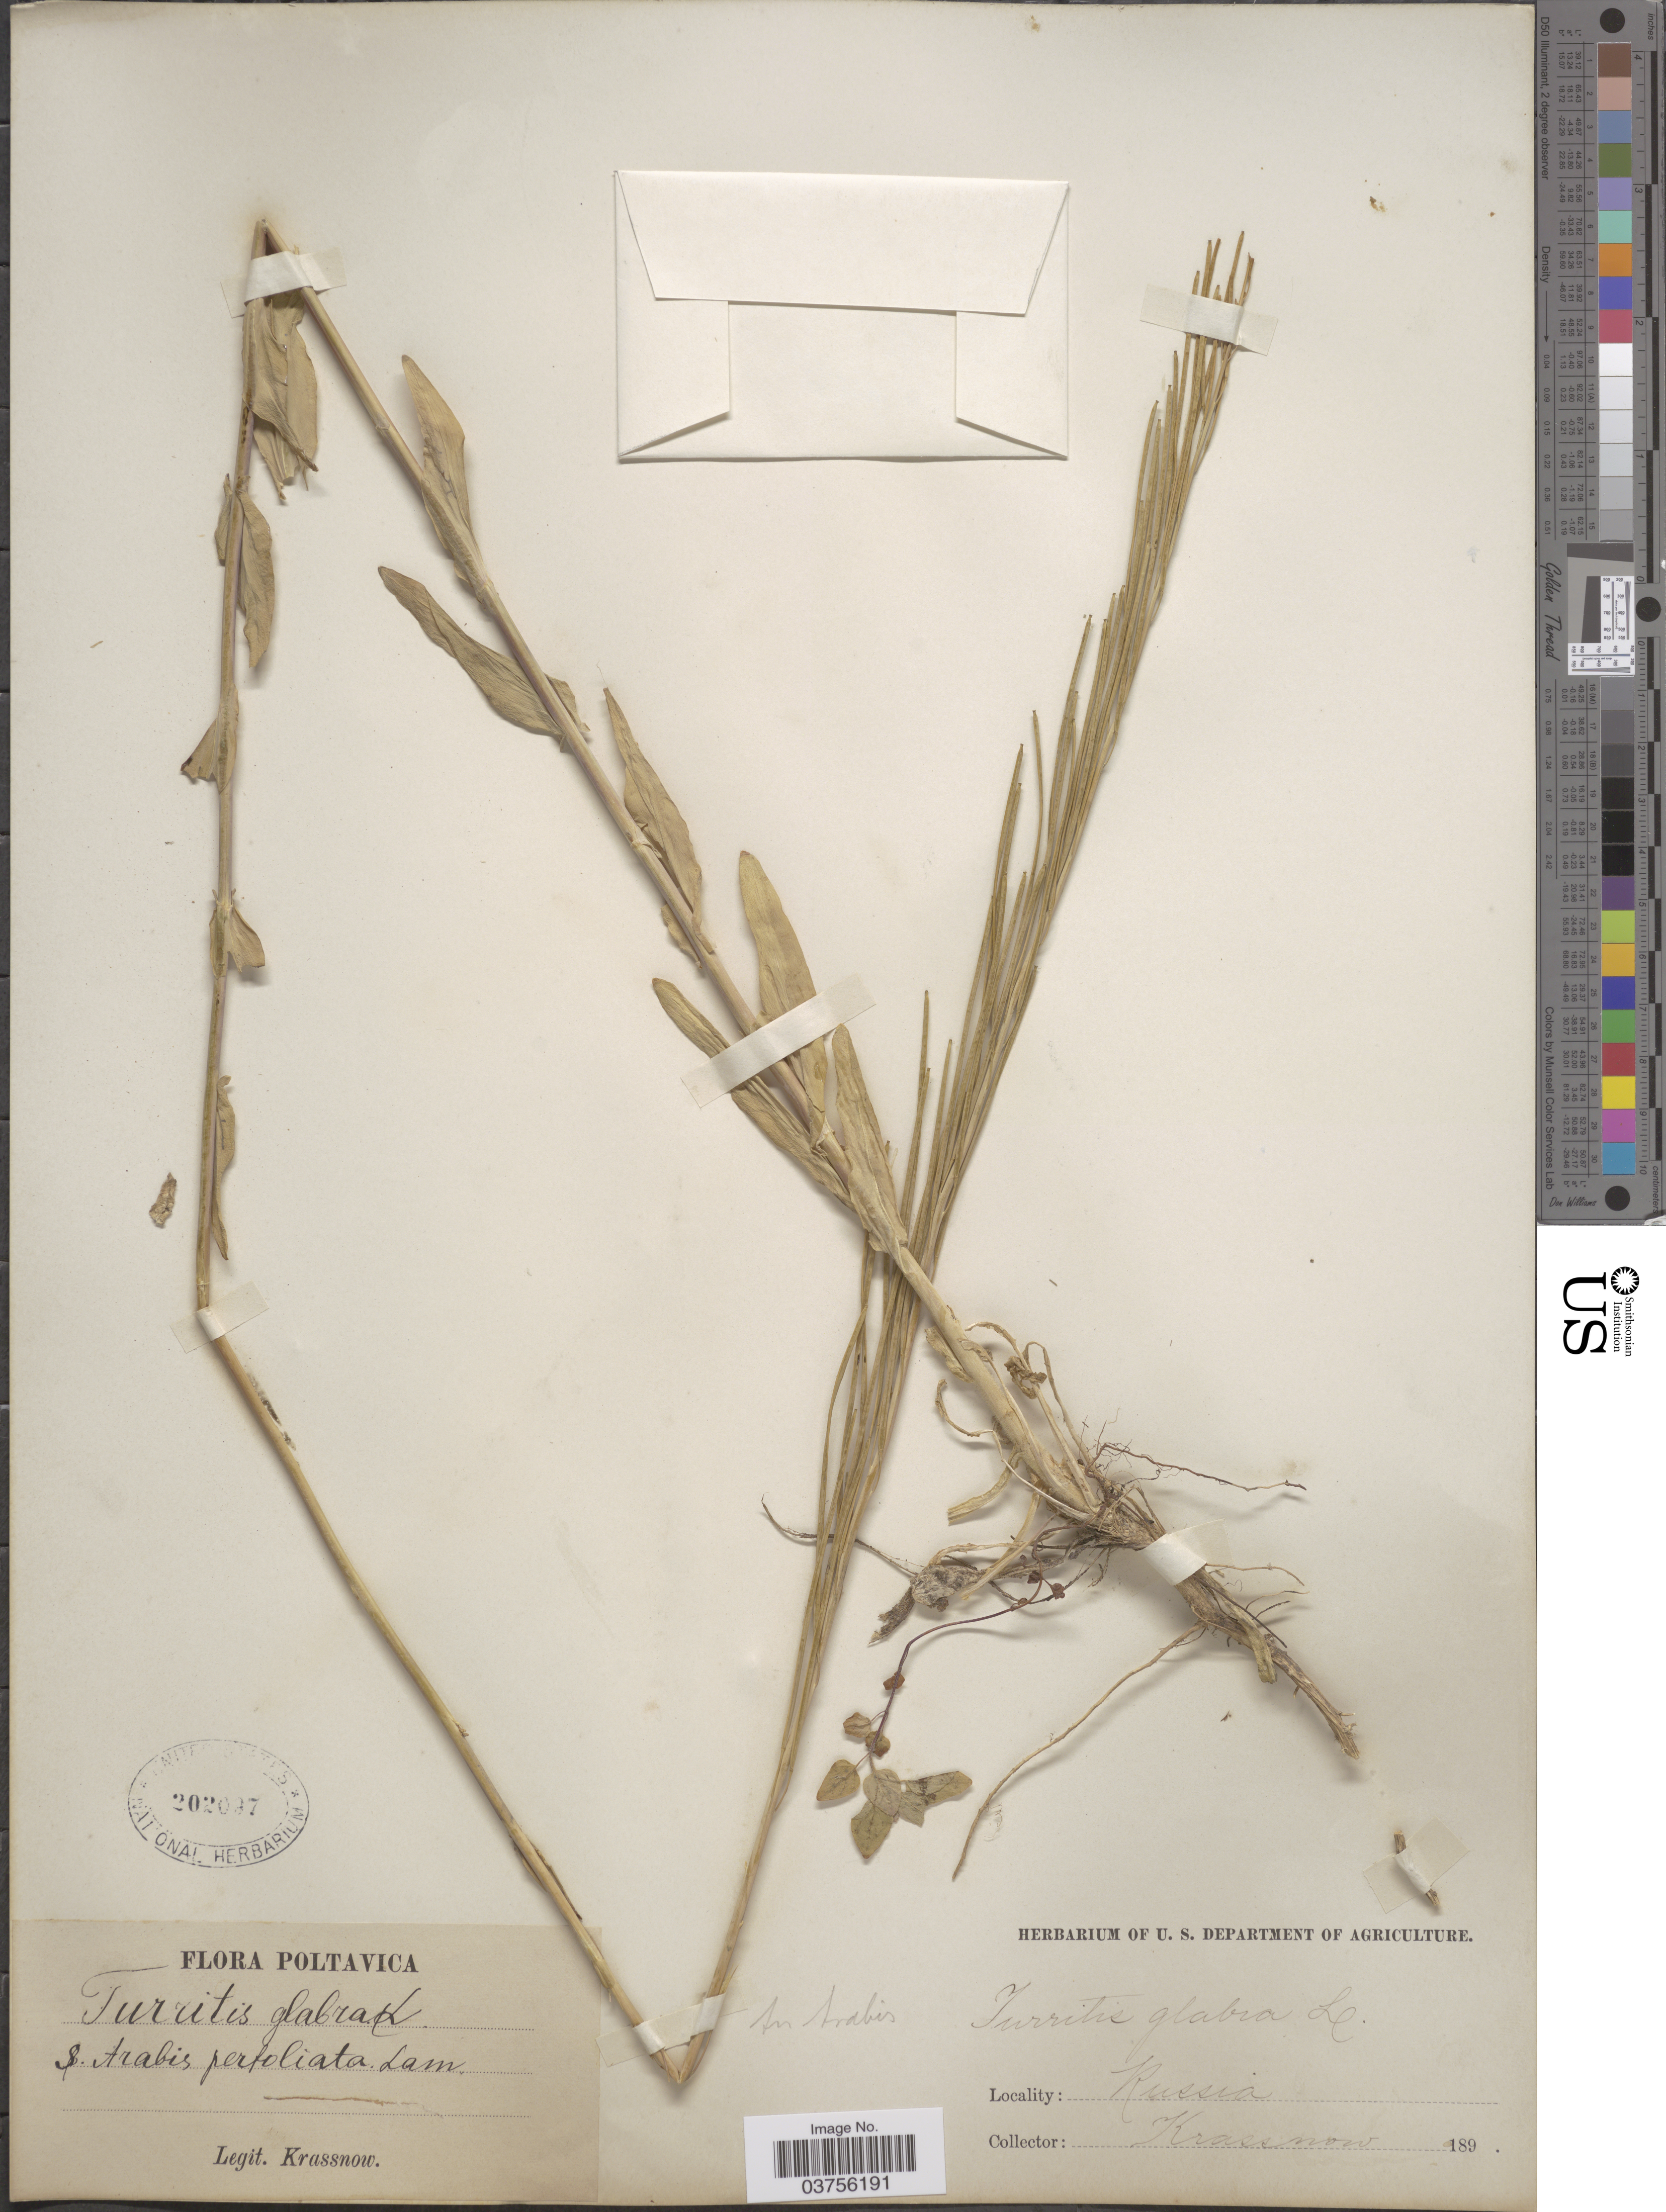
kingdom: Plantae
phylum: Tracheophyta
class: Magnoliopsida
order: Brassicales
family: Brassicaceae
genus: Turritis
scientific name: Turritis glabra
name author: L.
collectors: -. Krassnow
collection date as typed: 189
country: Ukraine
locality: Russia. Poltavica.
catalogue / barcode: US 202097